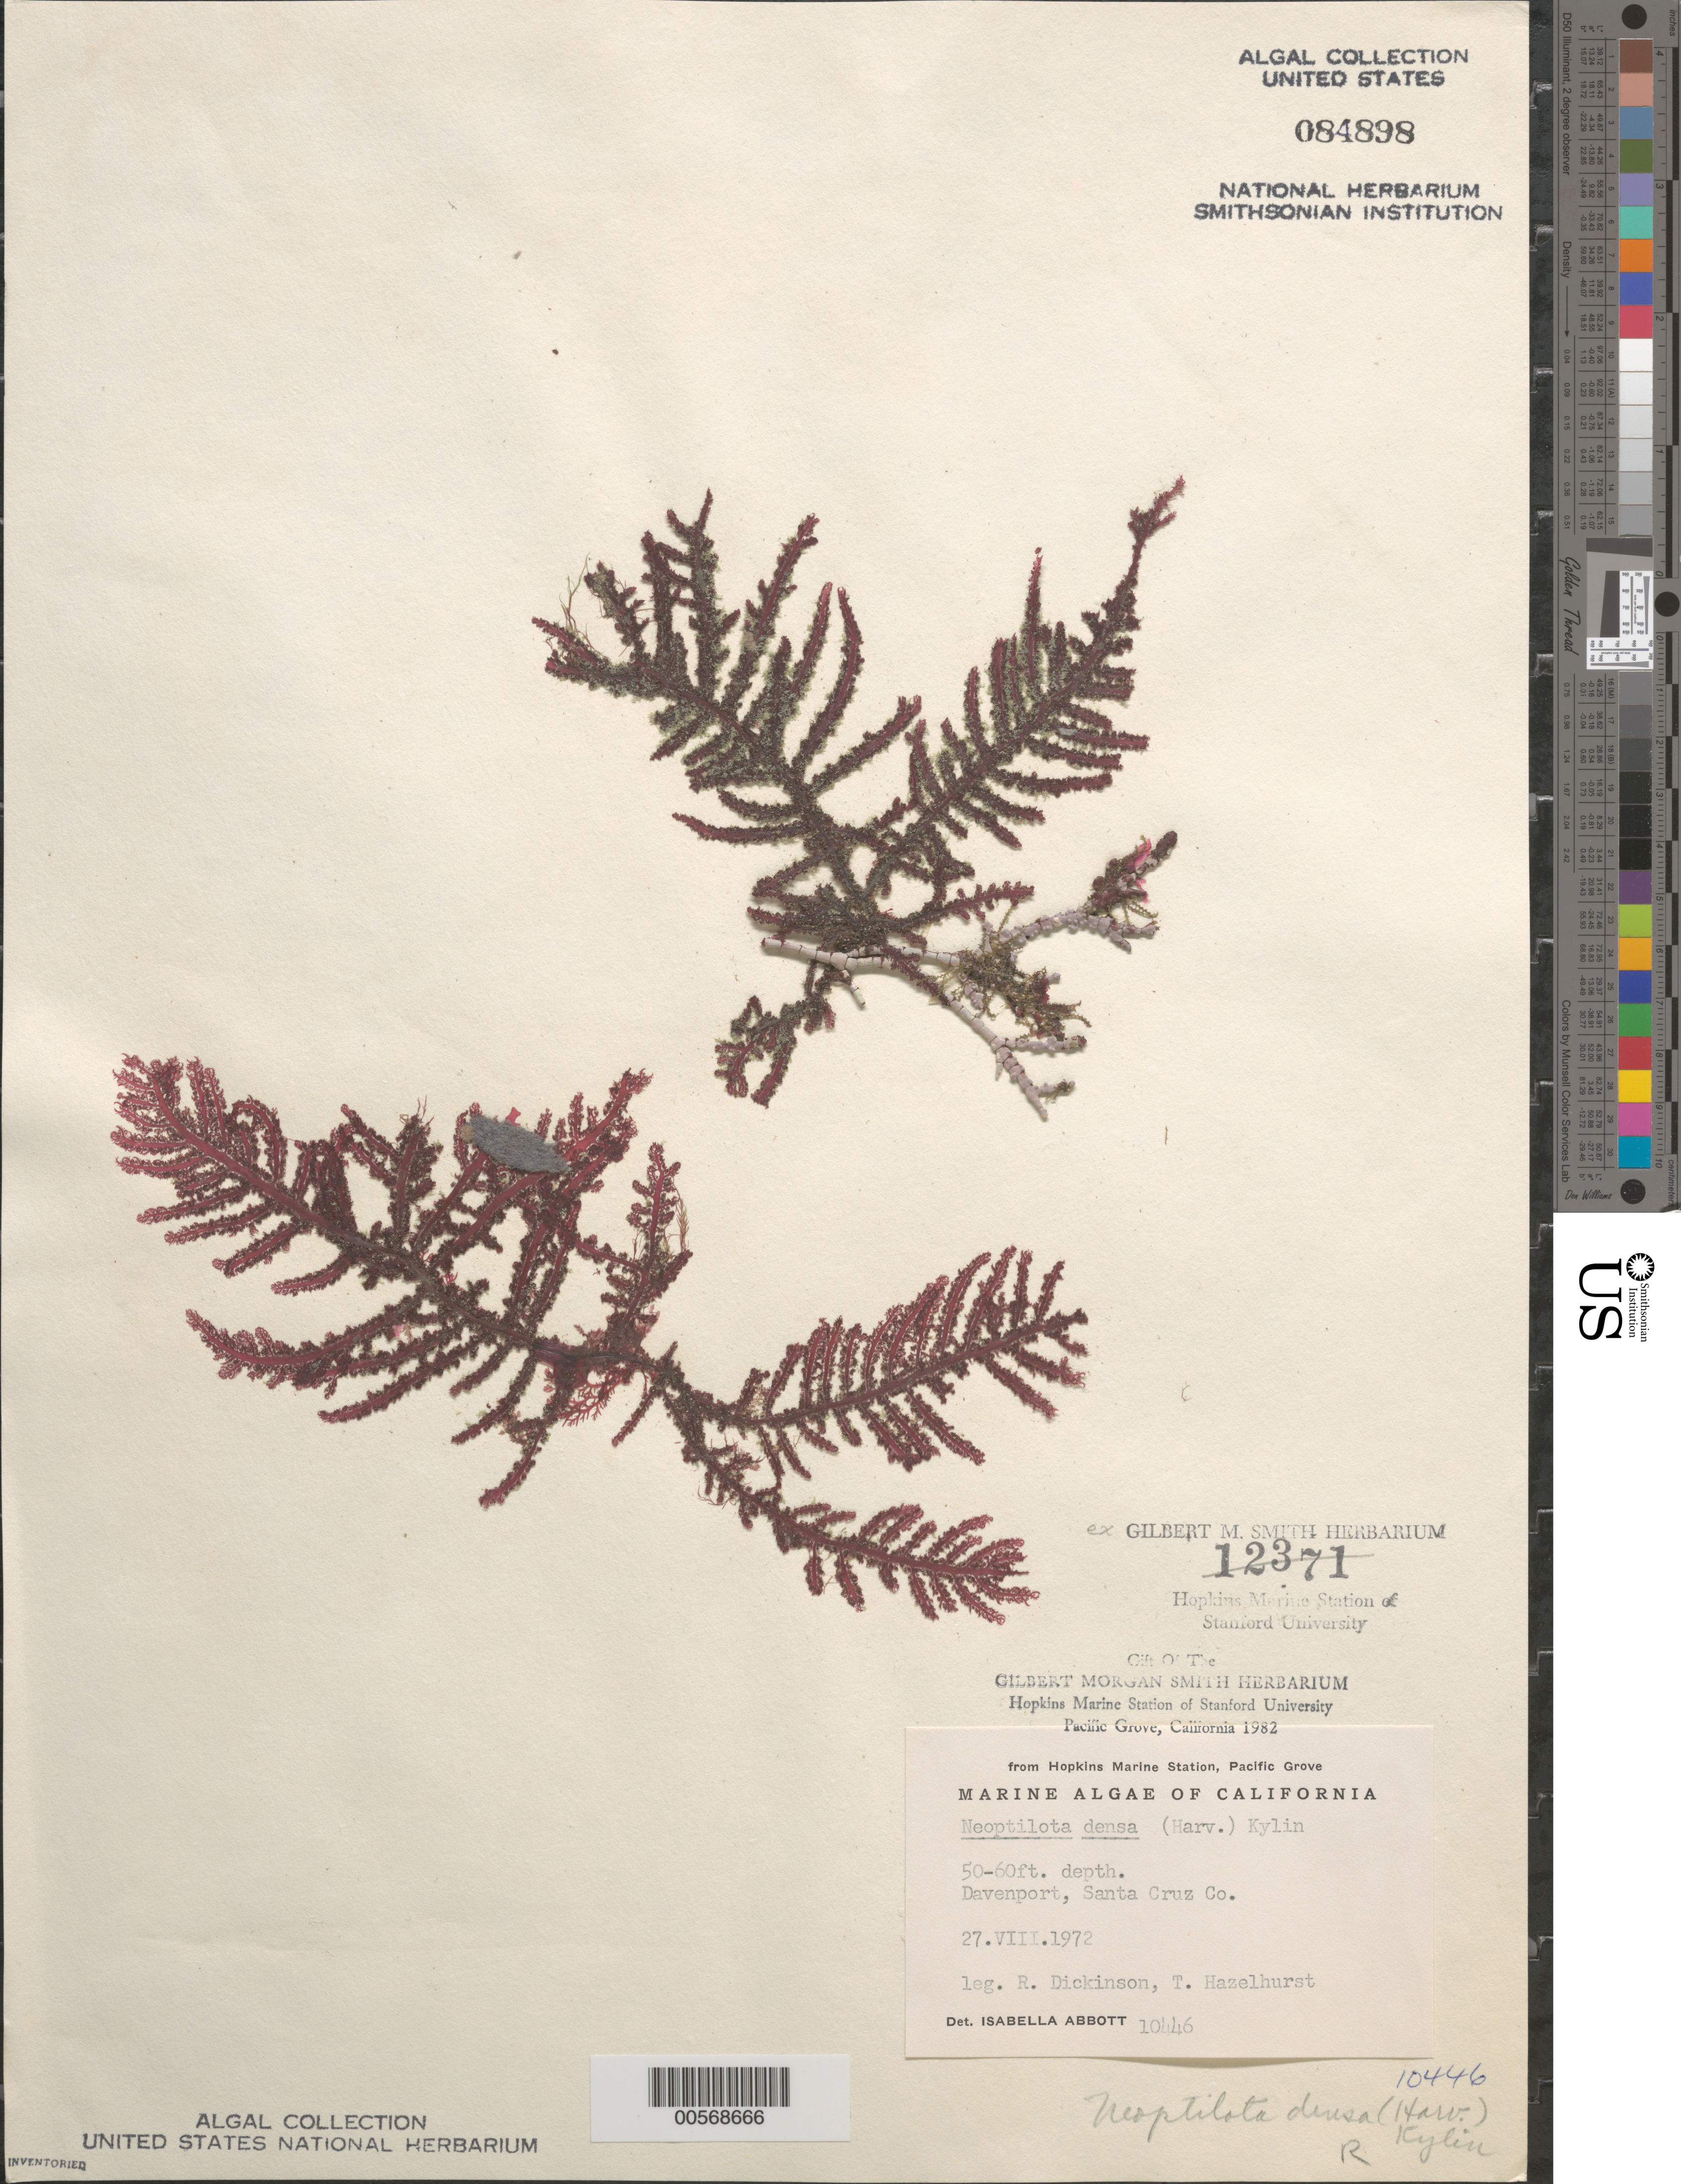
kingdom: Plantae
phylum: Rhodophyta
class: Florideophyceae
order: Ceramiales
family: Wrangeliaceae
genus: Ptilota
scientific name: Ptilota densa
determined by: Algae name updating Project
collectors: R. Dickinson & T. Hazelhurst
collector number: IAA 10446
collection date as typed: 27 Aug 1972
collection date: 1972-08-27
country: United States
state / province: California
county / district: Santa Cruz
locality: Davenport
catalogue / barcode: US 84898